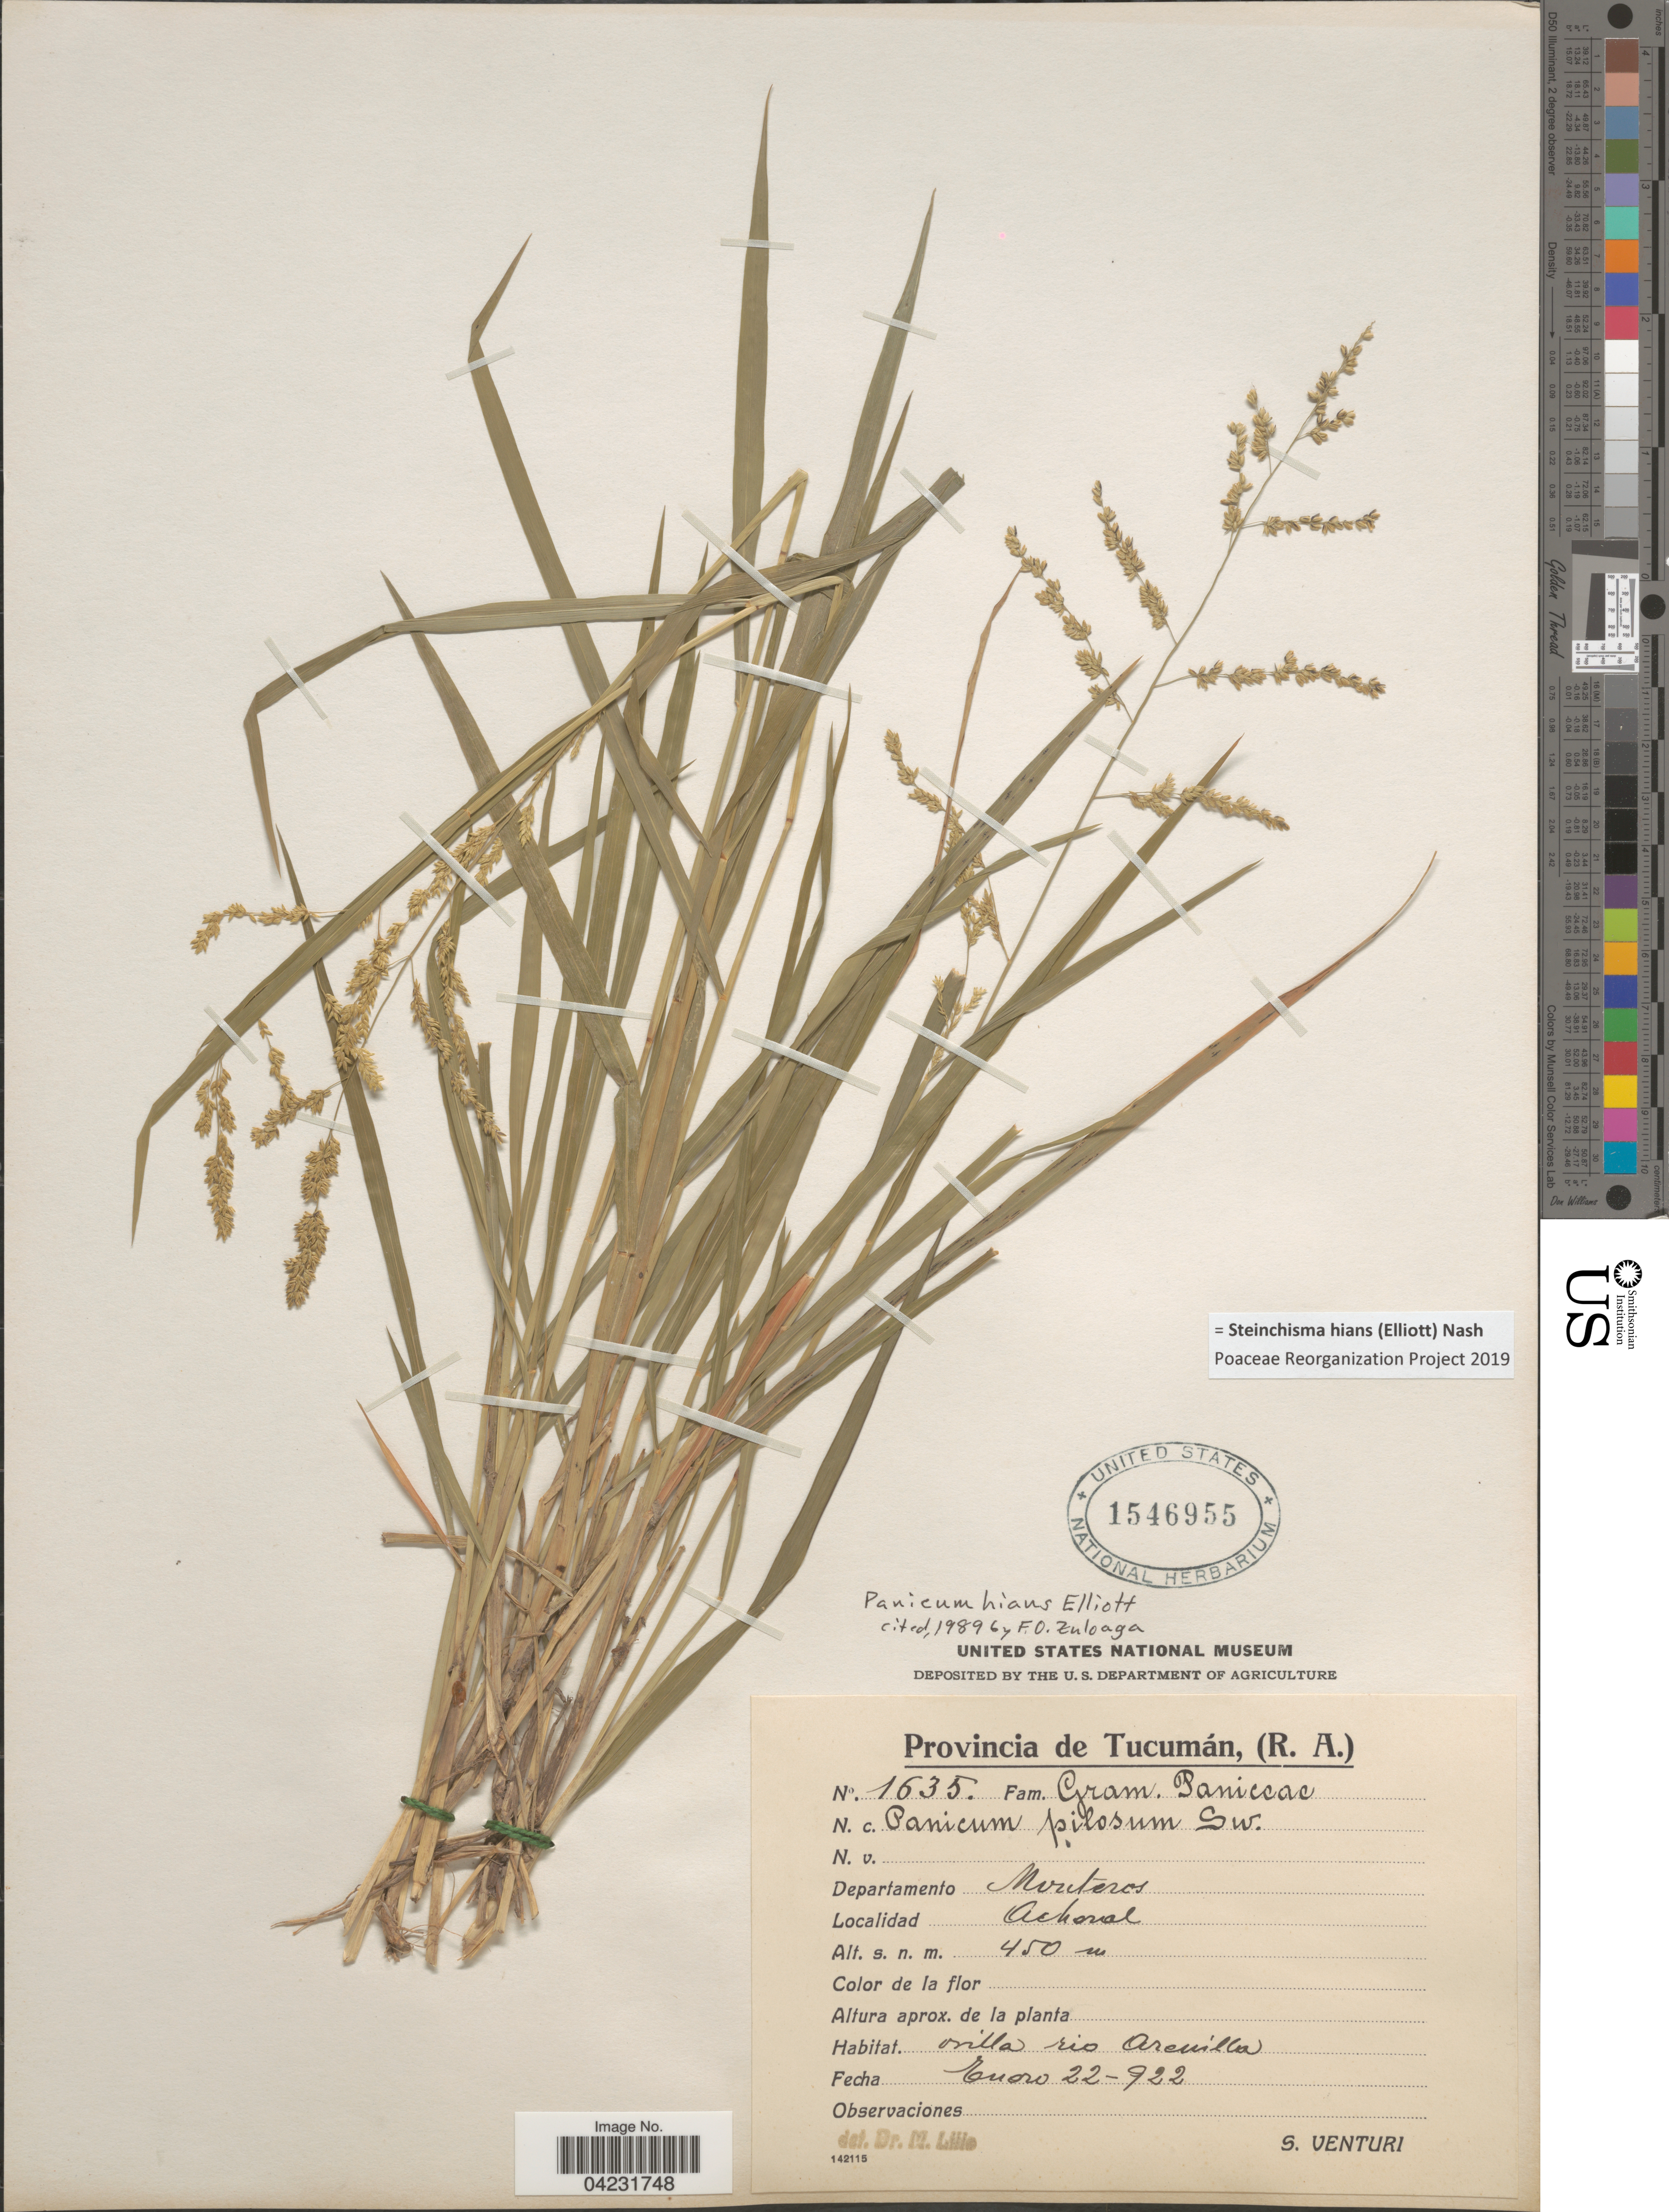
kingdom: Plantae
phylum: Tracheophyta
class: Liliopsida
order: Poales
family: Poaceae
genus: Steinchisma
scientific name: Steinchisma hians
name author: (Elliott) Nash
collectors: S. Venturi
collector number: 1635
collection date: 1922-01-22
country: Argentina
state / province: Tucuman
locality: Departamento Monteros. Acheral. Orilla rio Aranilla.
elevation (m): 450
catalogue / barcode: US 1546955